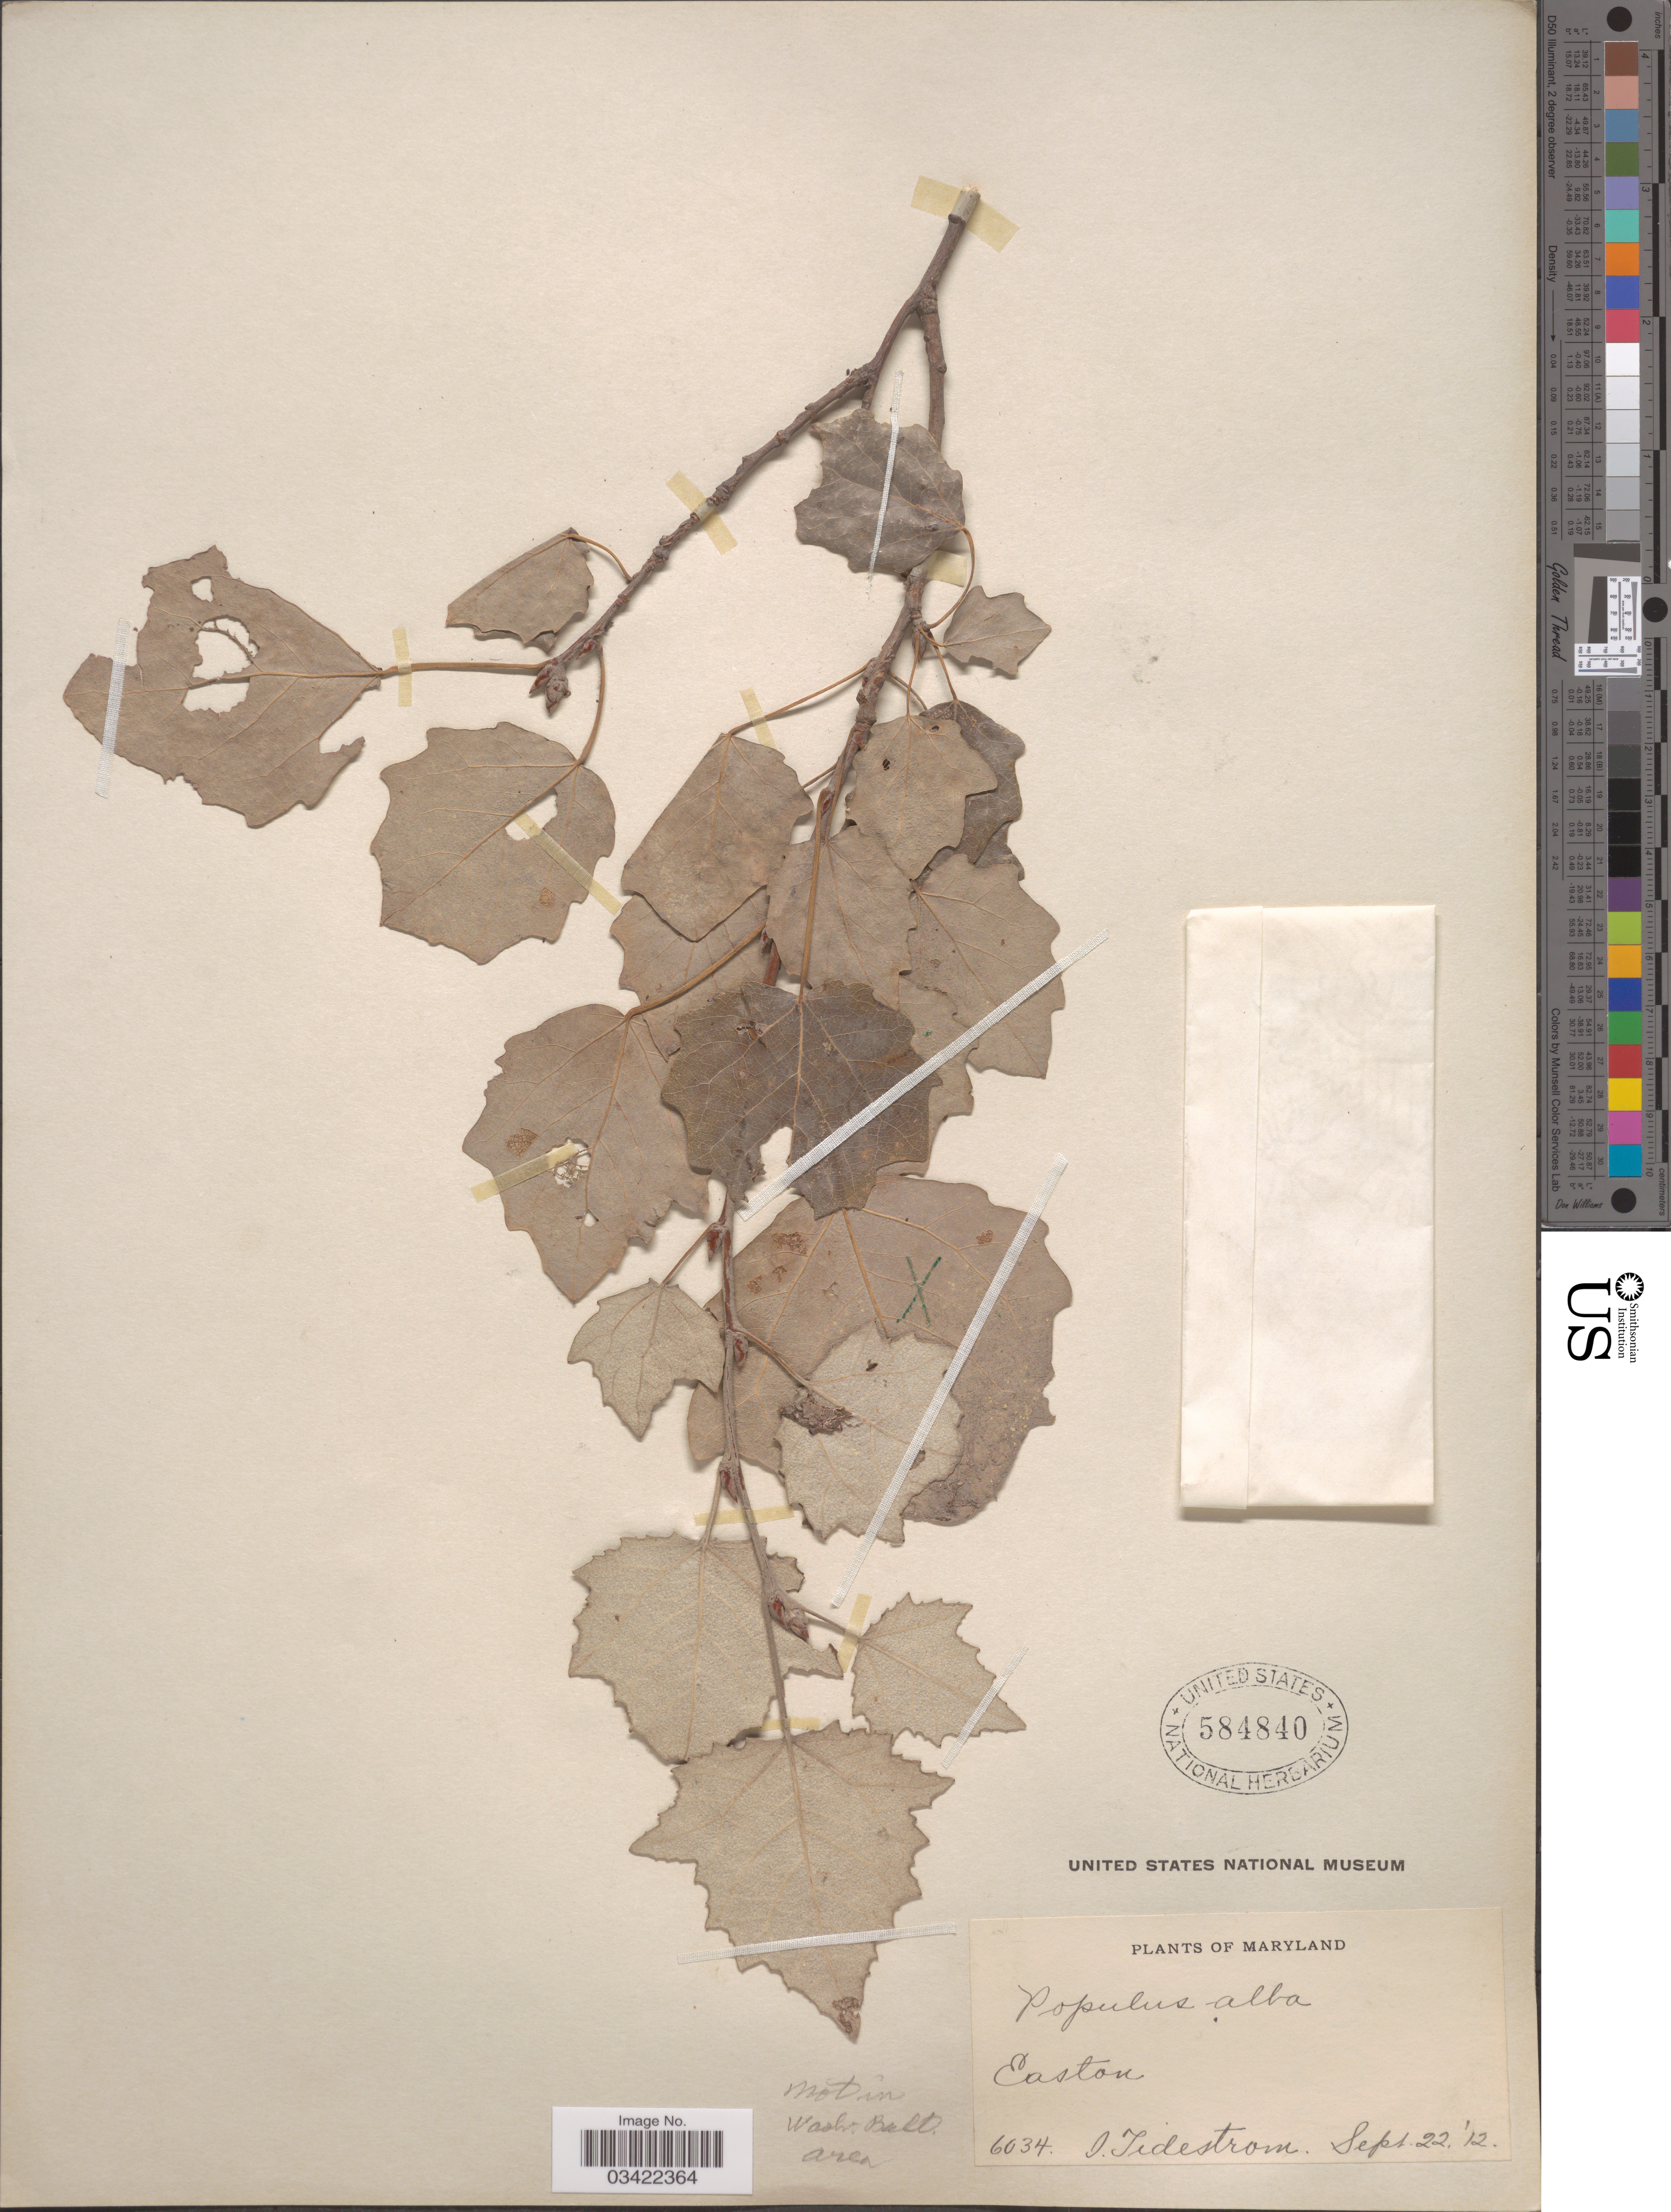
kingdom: Plantae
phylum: Tracheophyta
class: Magnoliopsida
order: Malpighiales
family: Salicaceae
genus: Populus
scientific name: Populus x rouleauana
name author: B. Boivin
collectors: I. F. Tidestrom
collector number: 6034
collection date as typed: Transcribed d/m/y: 22/9/12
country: United States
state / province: Maryland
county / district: Talbot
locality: Easton.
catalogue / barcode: US 584840